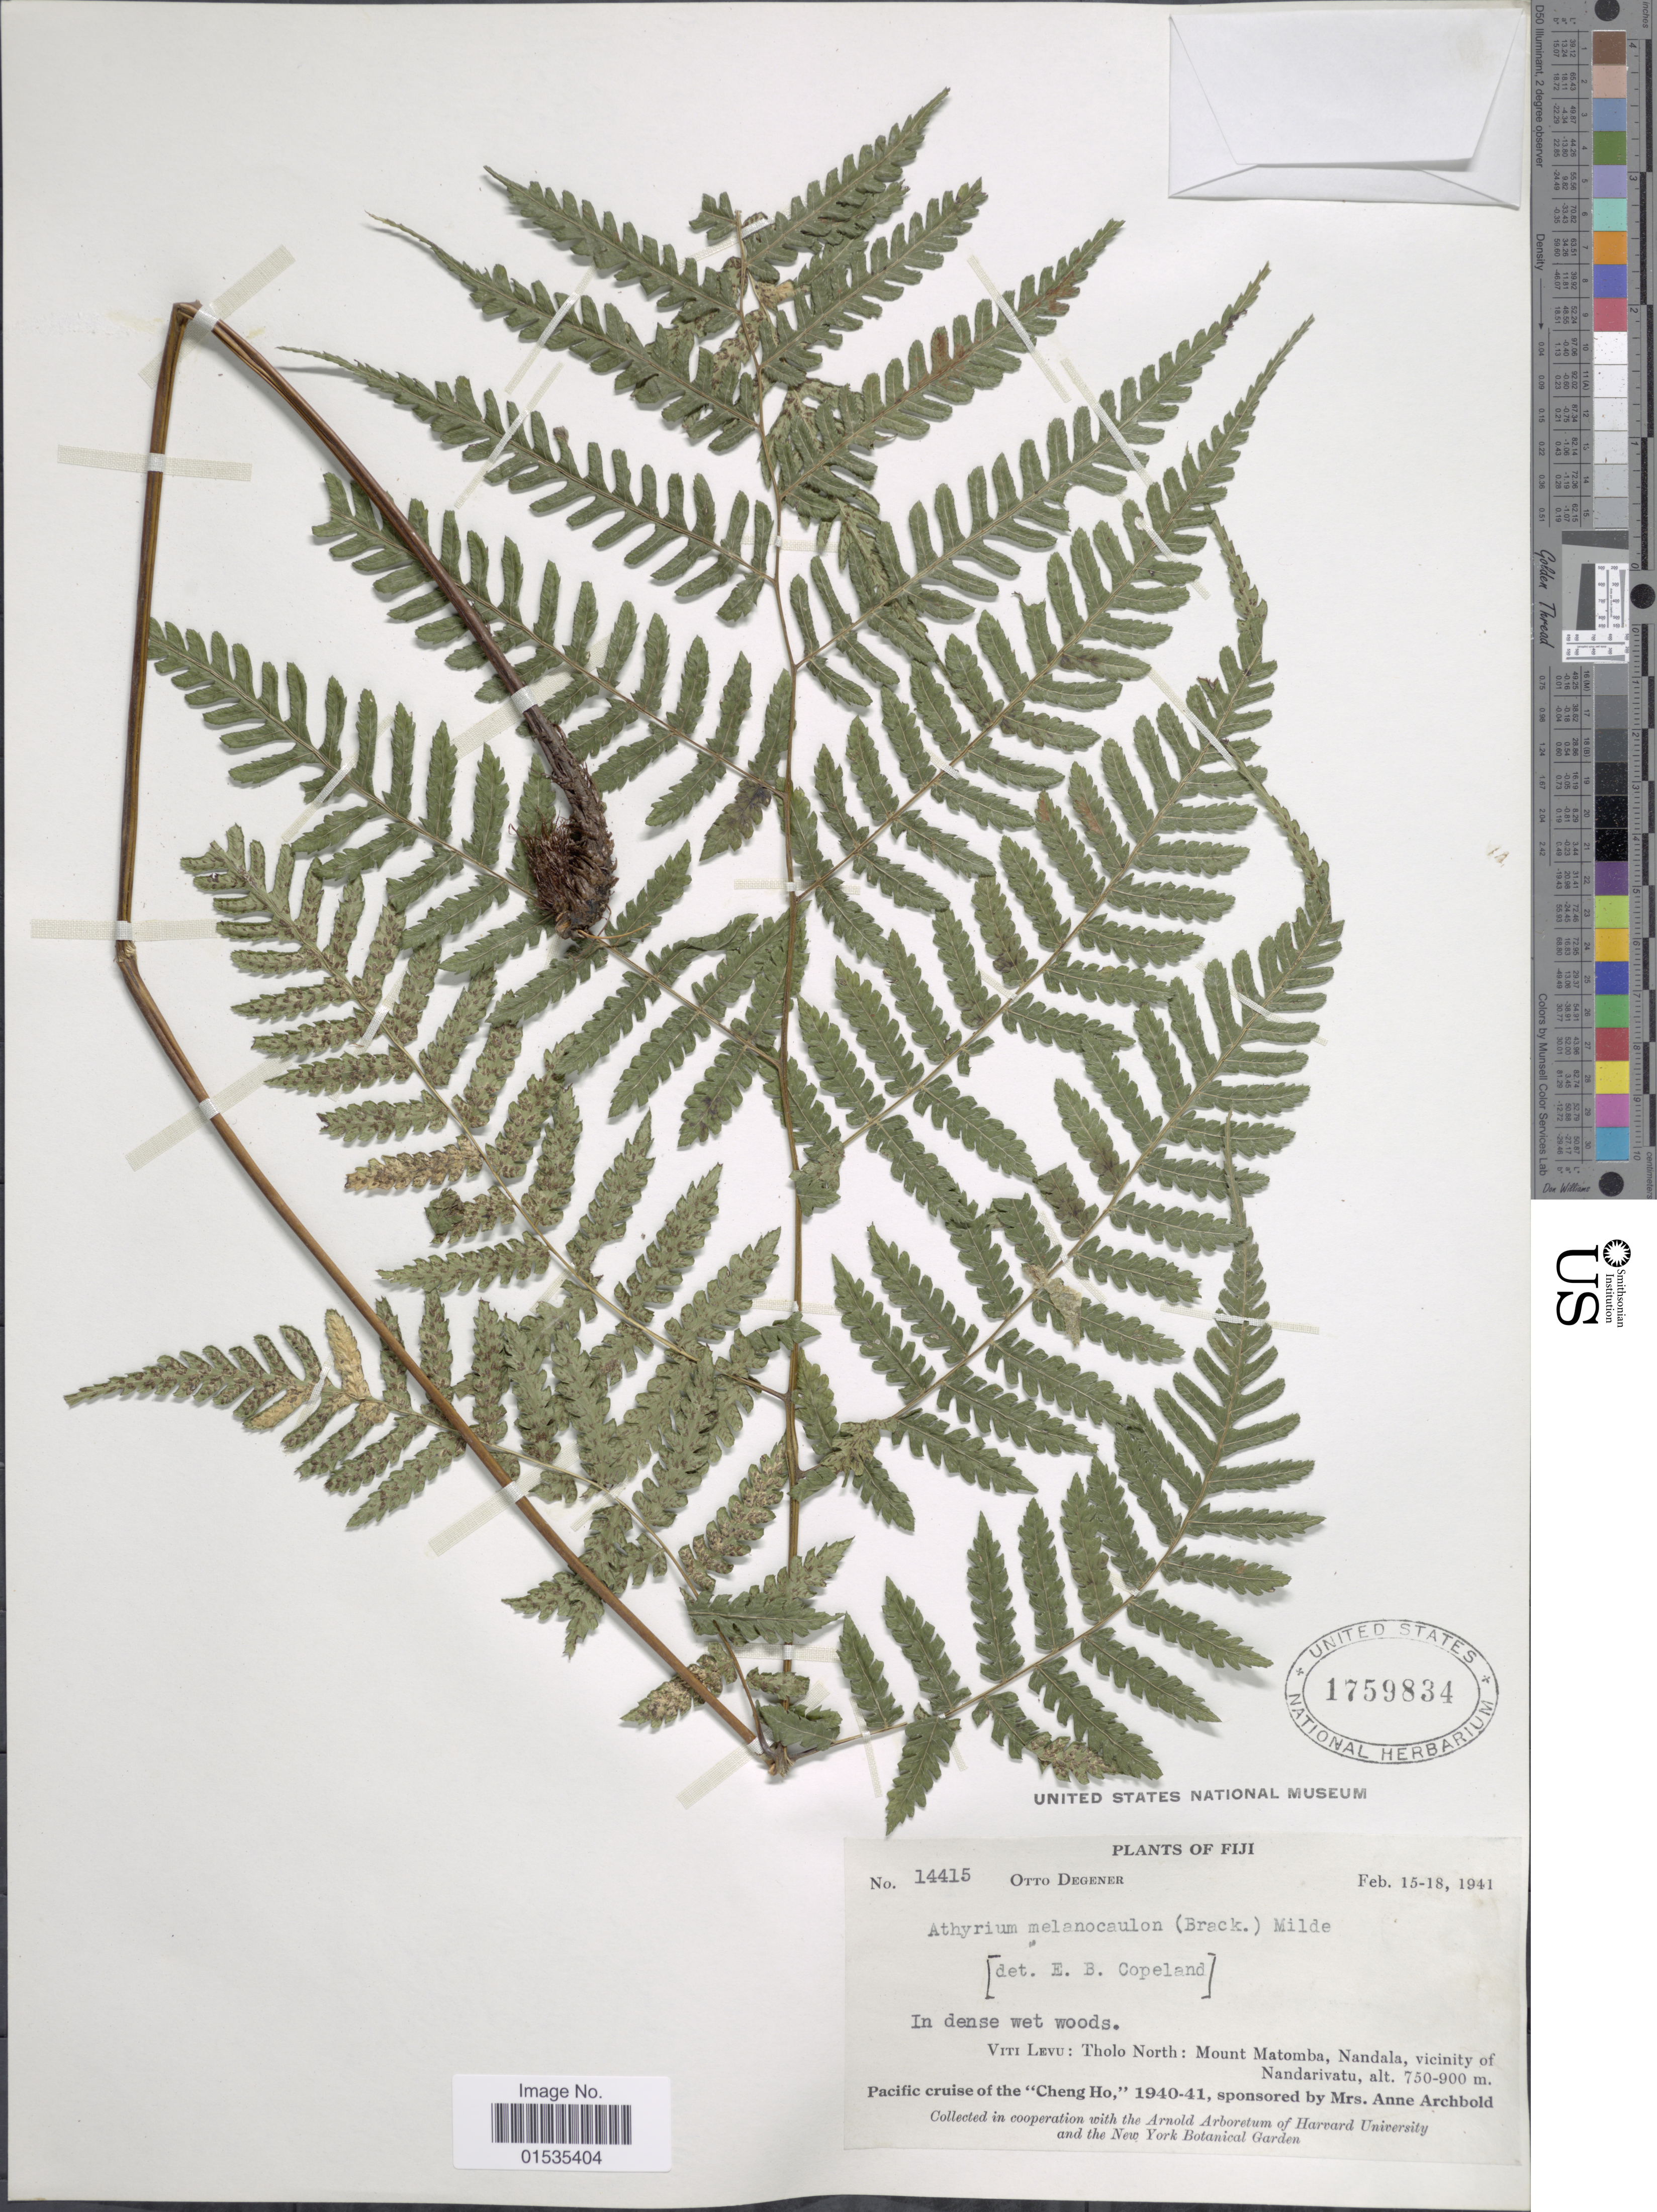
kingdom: Plantae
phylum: Tracheophyta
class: Polypodiopsida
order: Polypodiales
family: Athyriaceae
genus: Diplazium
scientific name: Diplazium melanocaulon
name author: Brack. in Wilkes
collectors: O. Degener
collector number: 14415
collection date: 1941-02-15/1941-02-18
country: Fiji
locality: Viti Levu: Tholo North: Mount Matomba, Nandala, vicinity of Nandarivatu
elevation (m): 750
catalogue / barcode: US 1759834